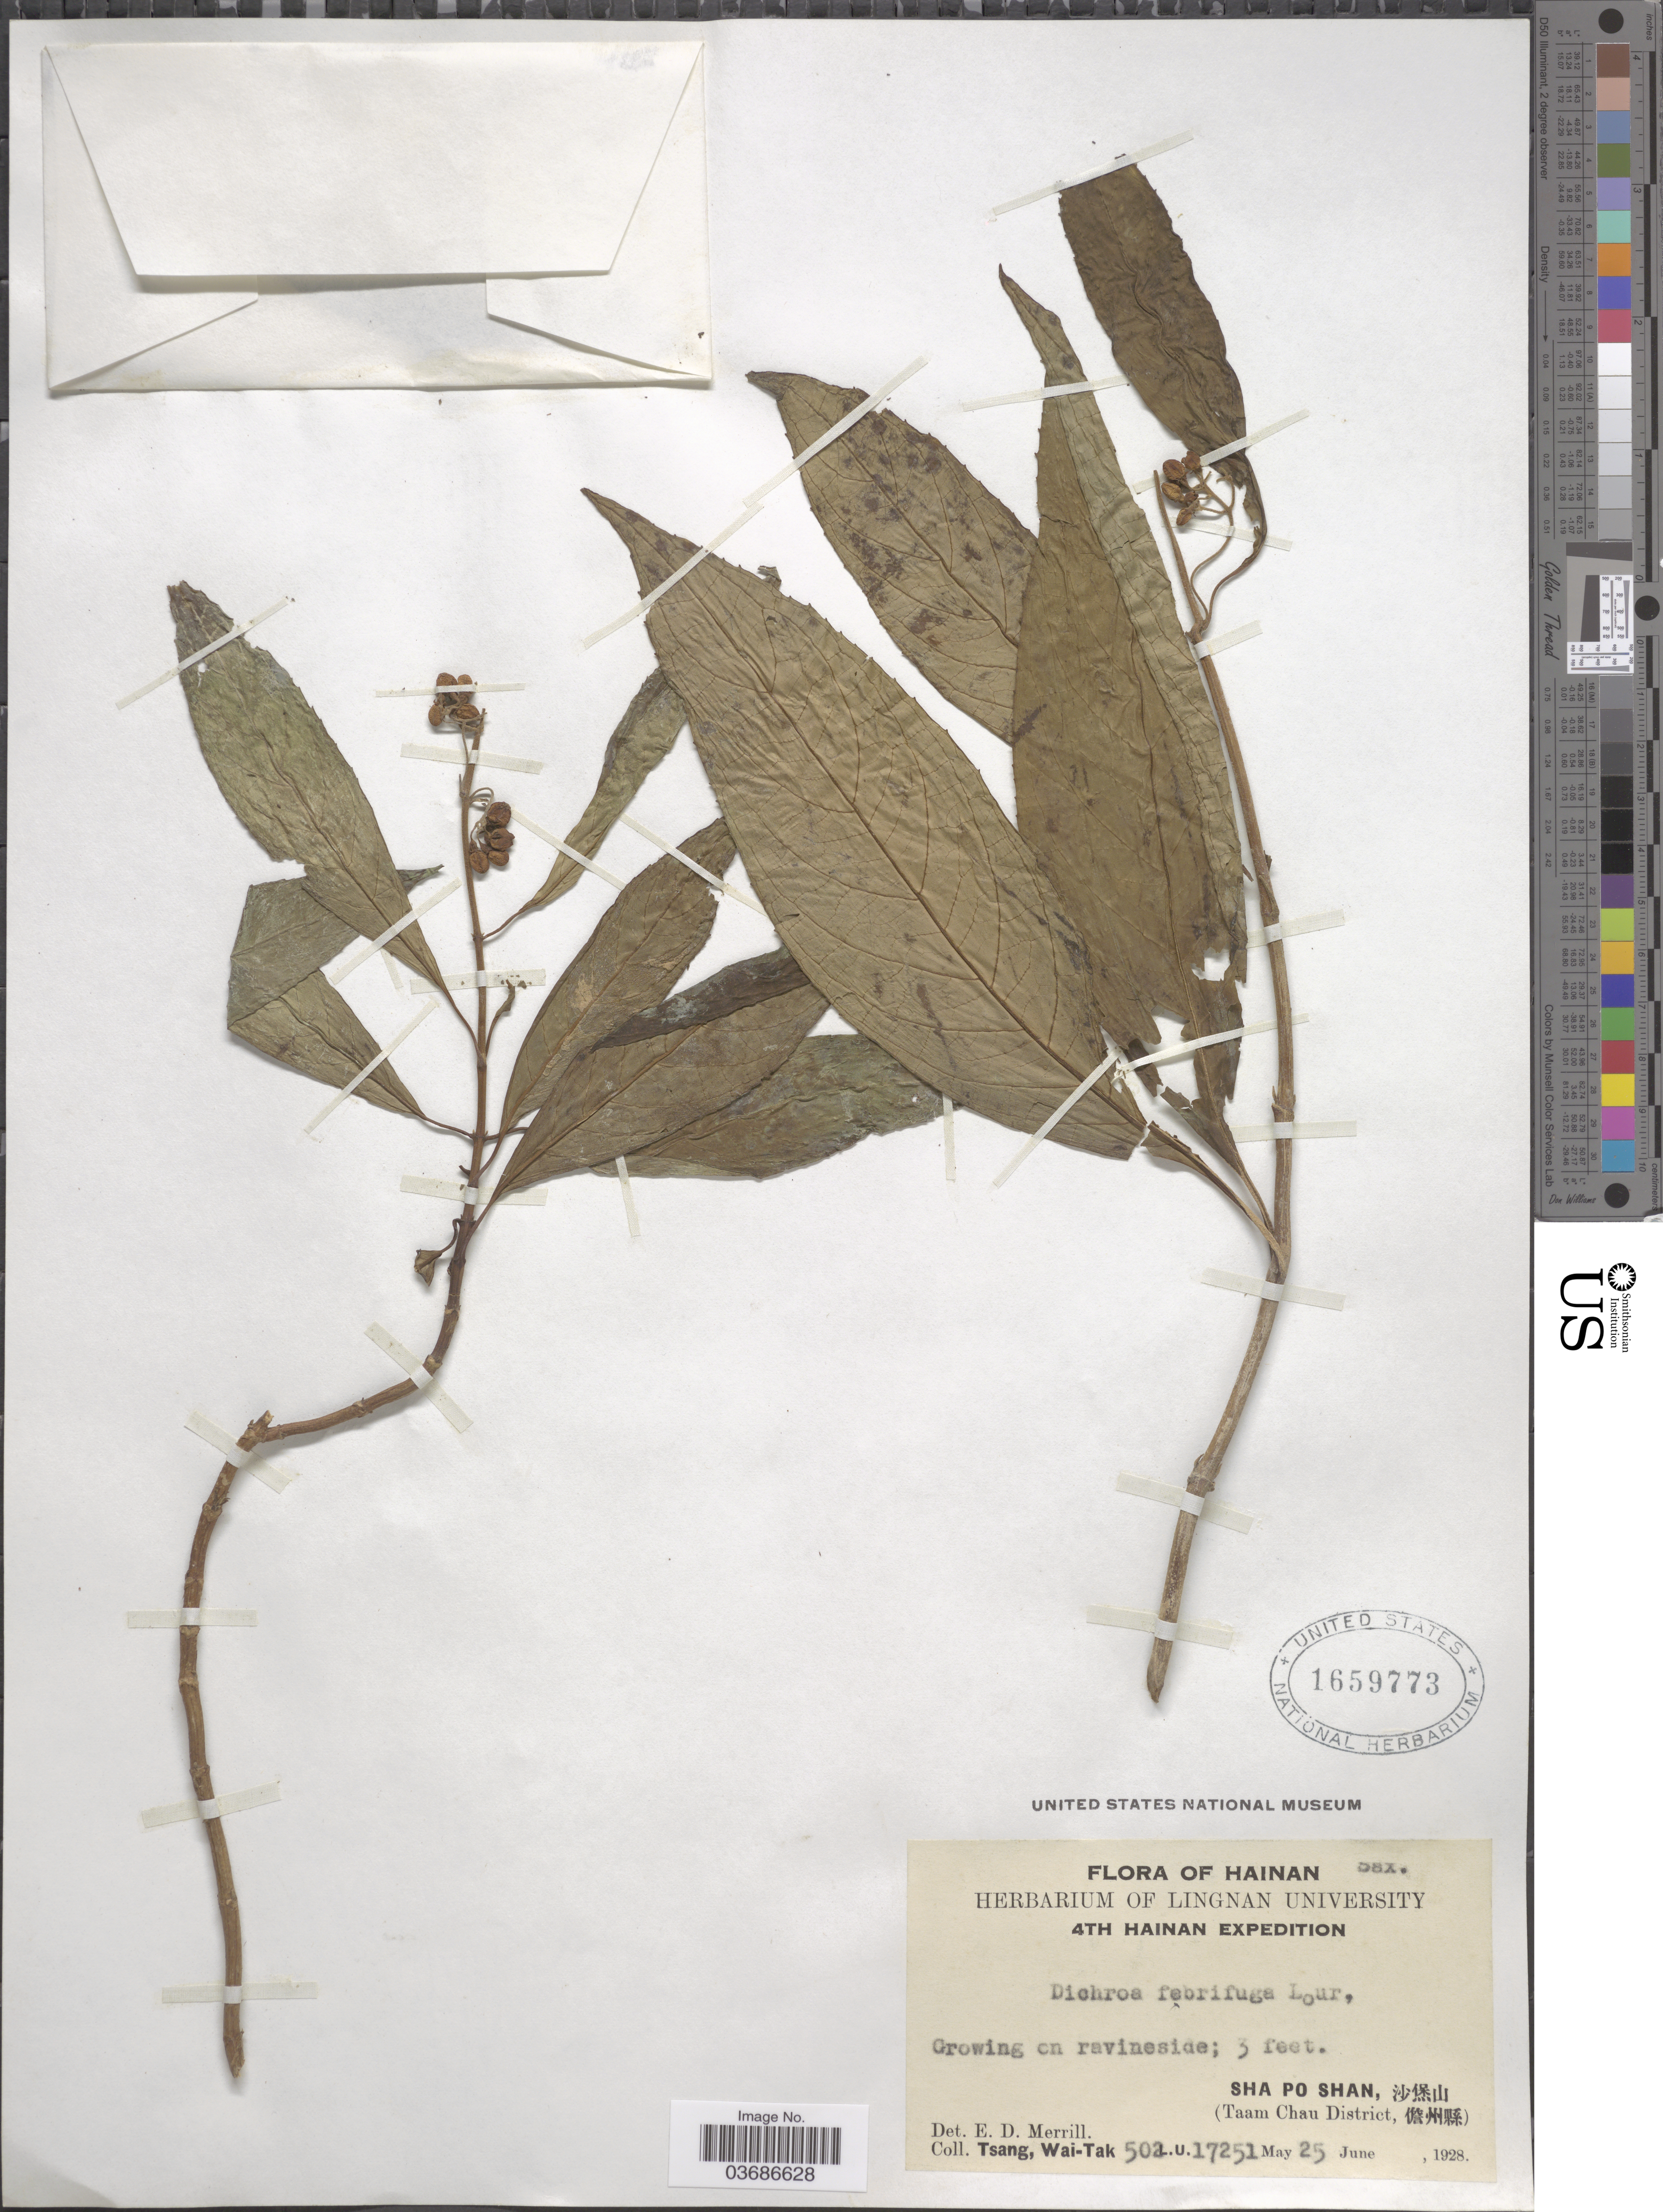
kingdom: Plantae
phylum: Tracheophyta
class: Magnoliopsida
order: Cornales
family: Hydrangeaceae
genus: Hydrangea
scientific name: Hydrangea febrifuga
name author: (Lour.) Y. De Smet & C. Granados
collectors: W. T. Tsang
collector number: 502 L.U. 17251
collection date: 1928-05-25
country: China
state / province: Hainan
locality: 4th Hainan Expedition. Sha Po Shan, X. (Taam Chau District, X).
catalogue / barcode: US 1659773